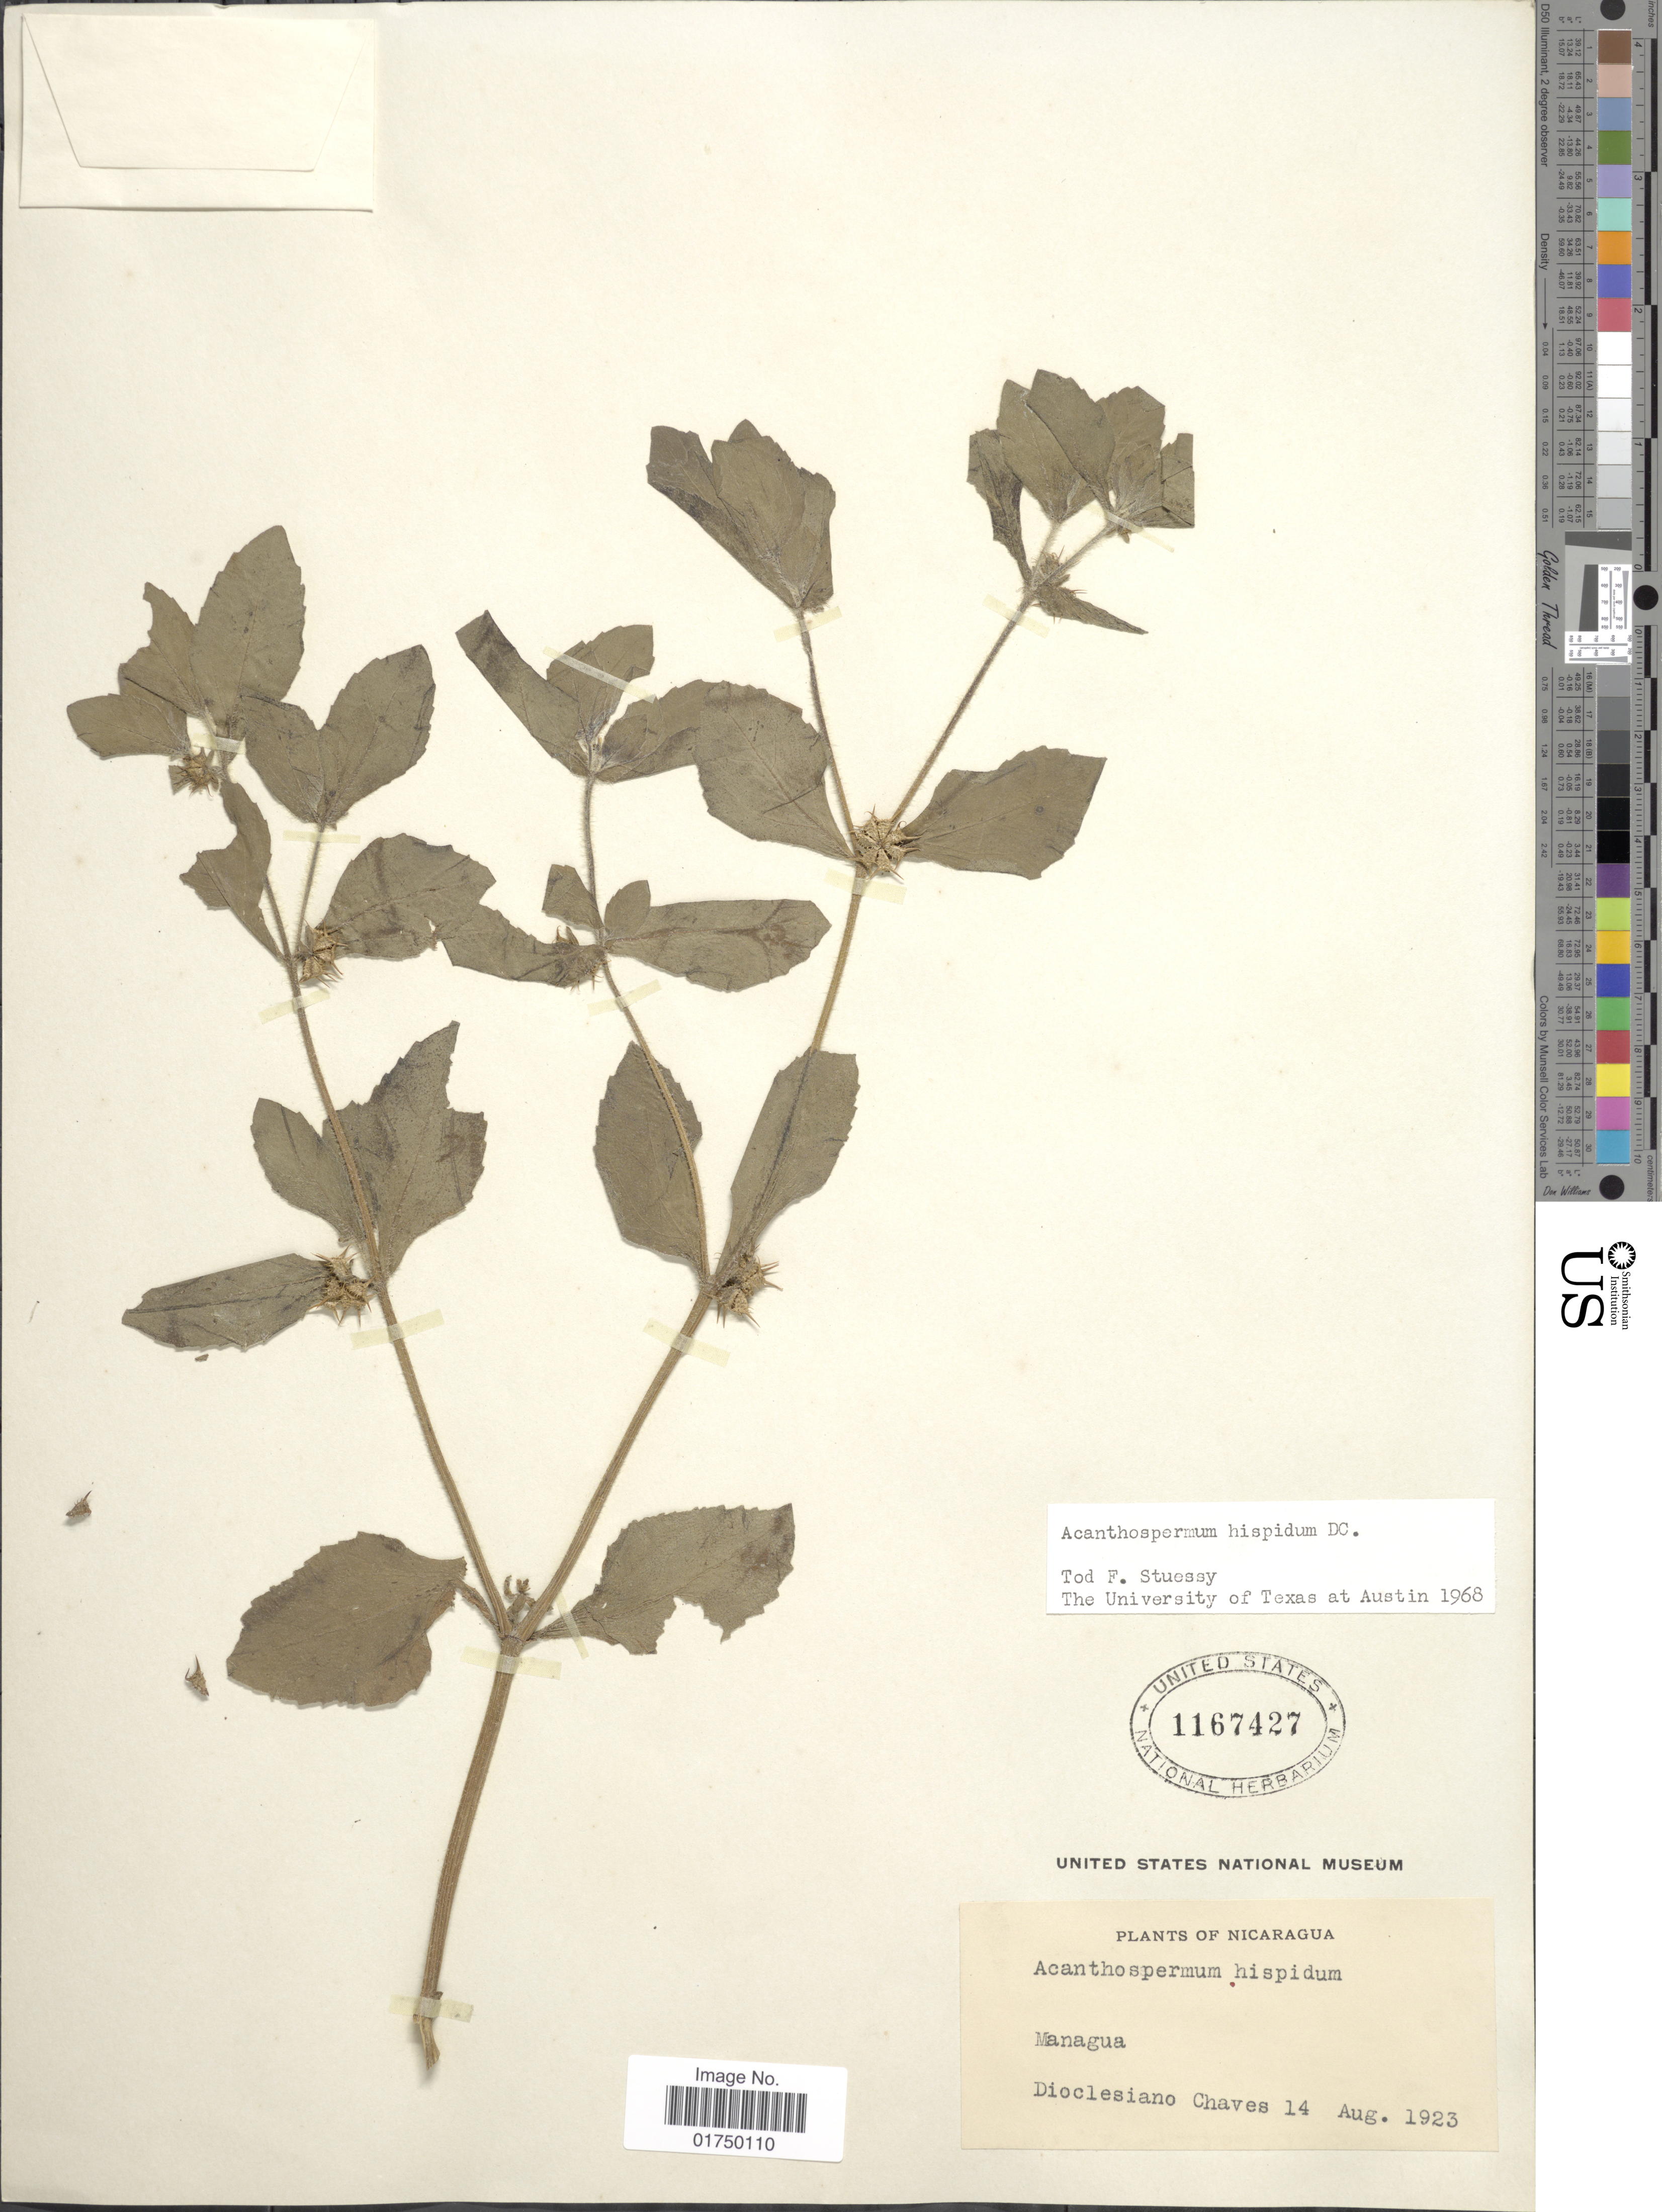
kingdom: Plantae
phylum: Tracheophyta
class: Magnoliopsida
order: Asterales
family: Asteraceae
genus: Acanthospermum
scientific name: Acanthospermum hispidum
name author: DC.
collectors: D. Chaves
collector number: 14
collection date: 1923-08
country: Nicaragua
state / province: Managua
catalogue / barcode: US 1167427